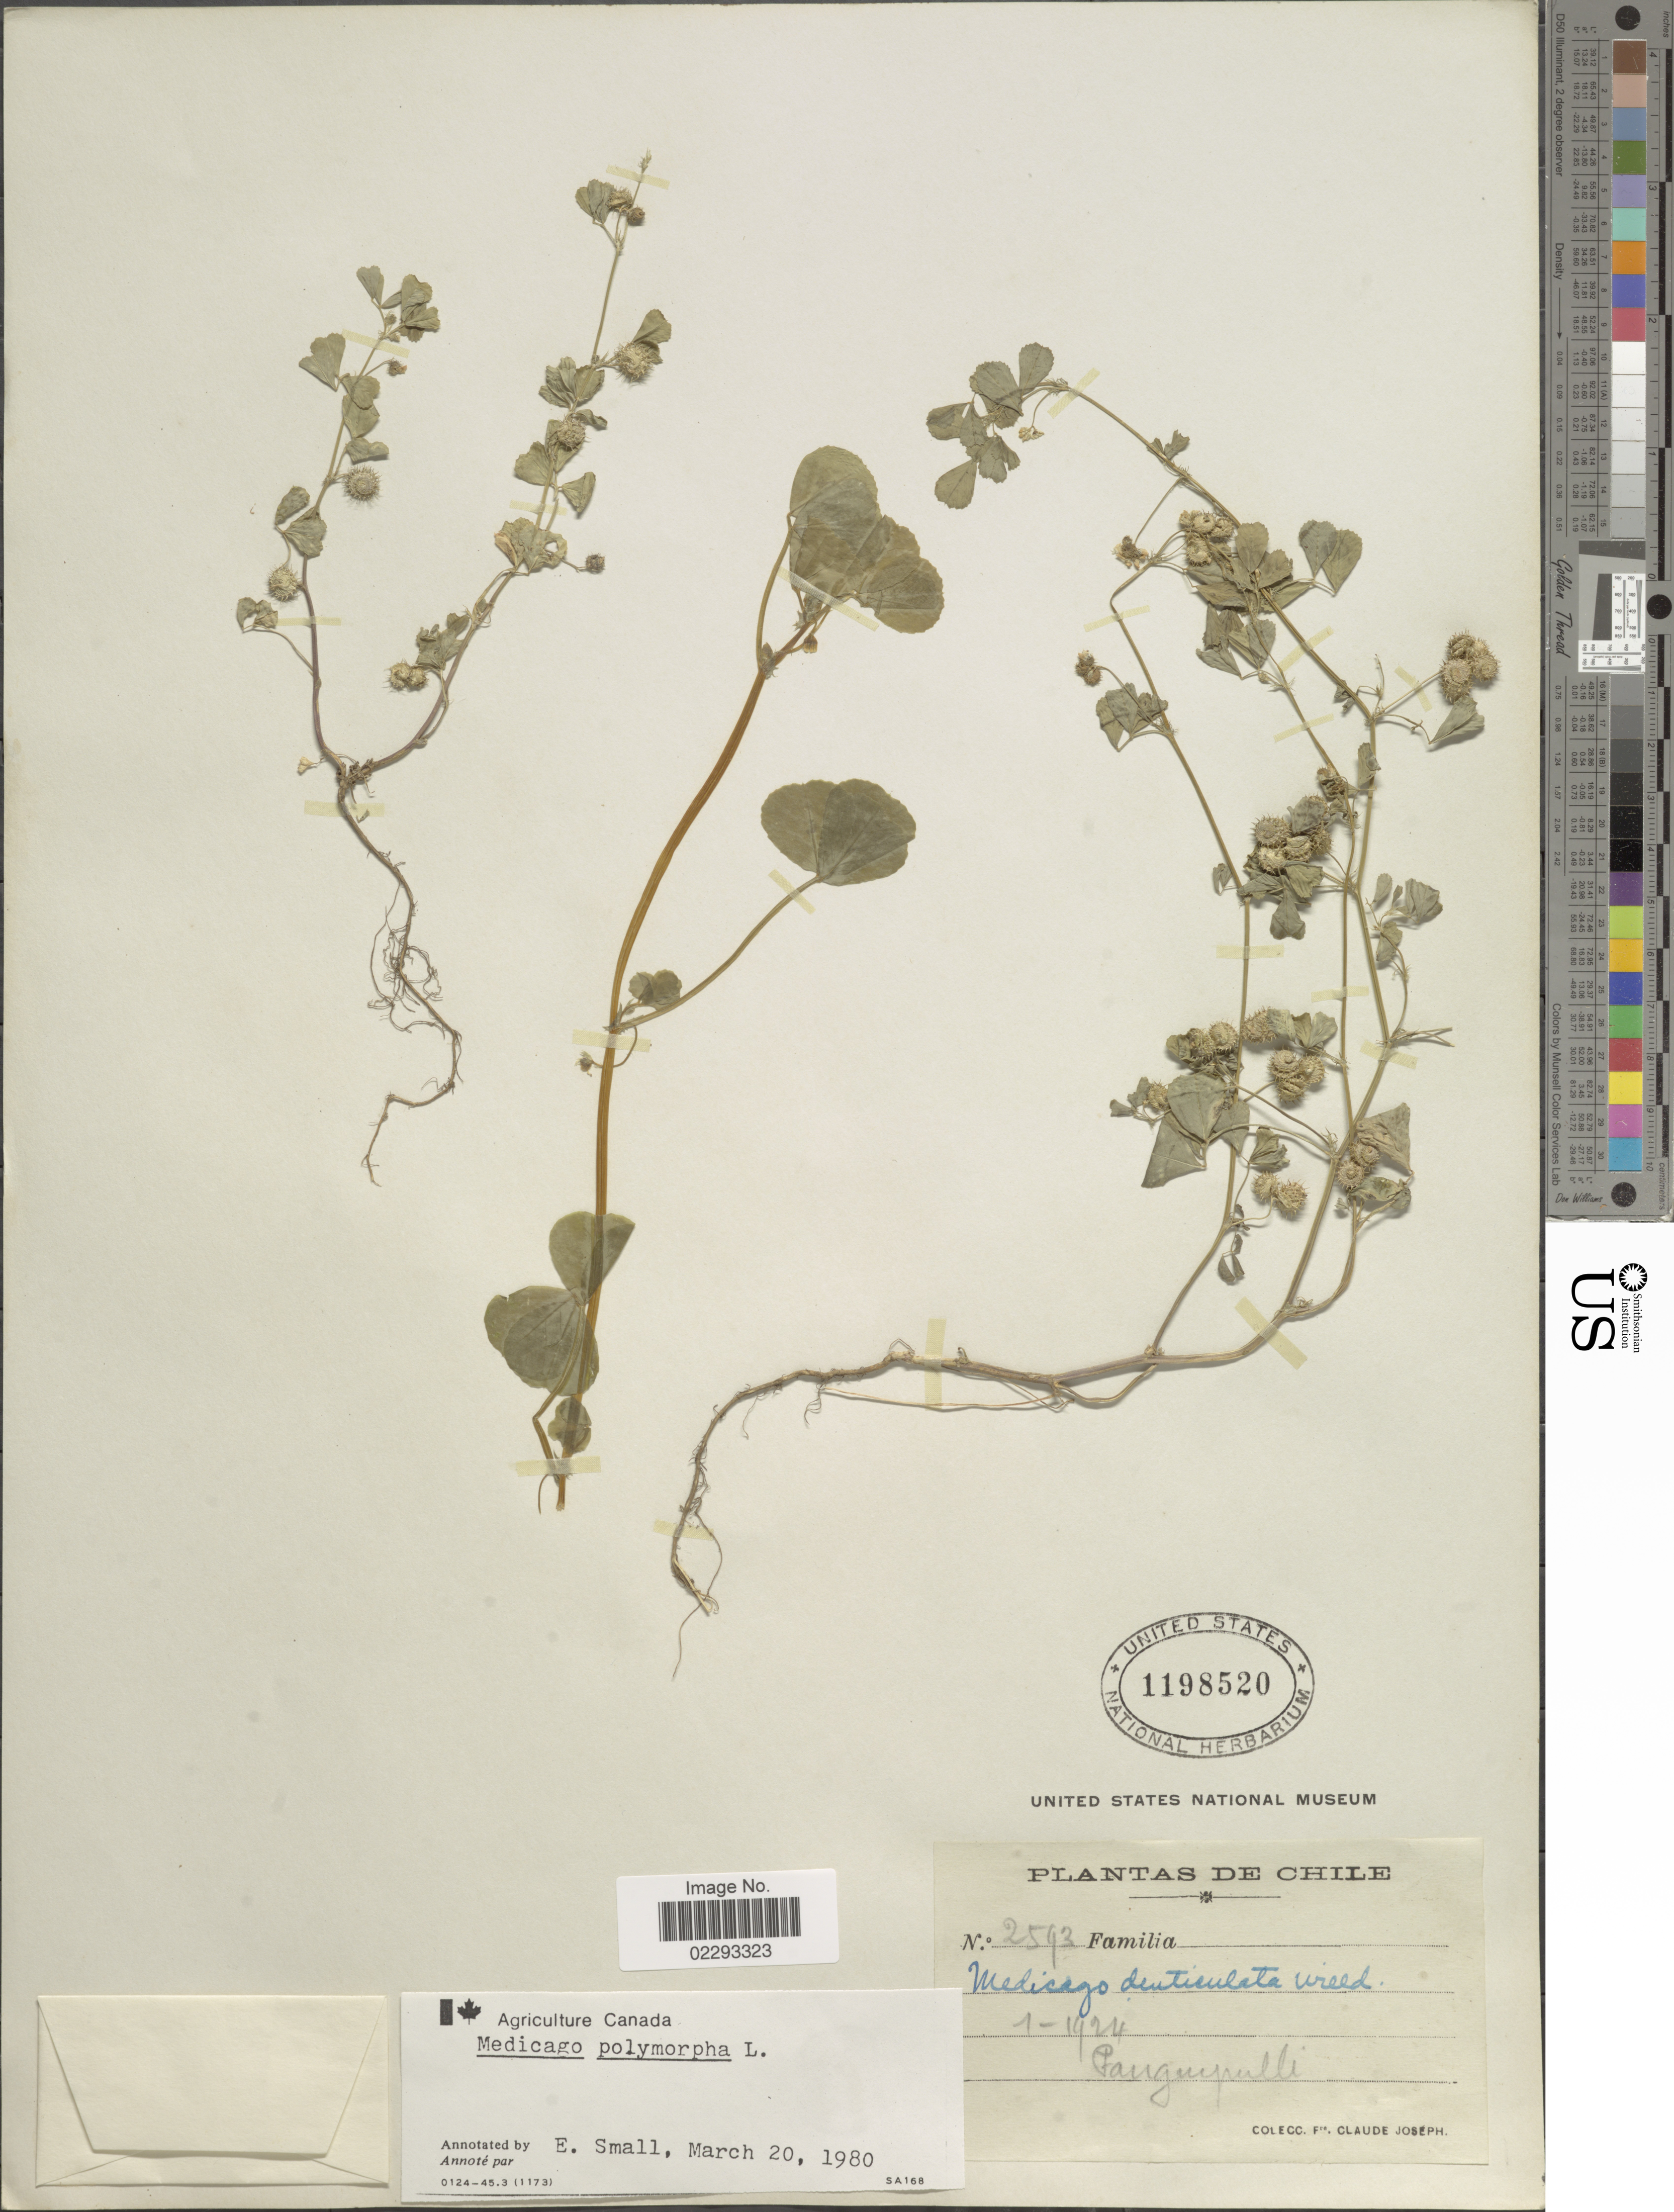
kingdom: Plantae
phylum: Tracheophyta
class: Magnoliopsida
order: Fabales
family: Fabaceae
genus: Medicago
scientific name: Medicago polymorpha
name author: L.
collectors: Bro. Claude-Joseph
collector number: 2593*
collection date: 1924-01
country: Chile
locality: Panguipulli.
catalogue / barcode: US 1198520